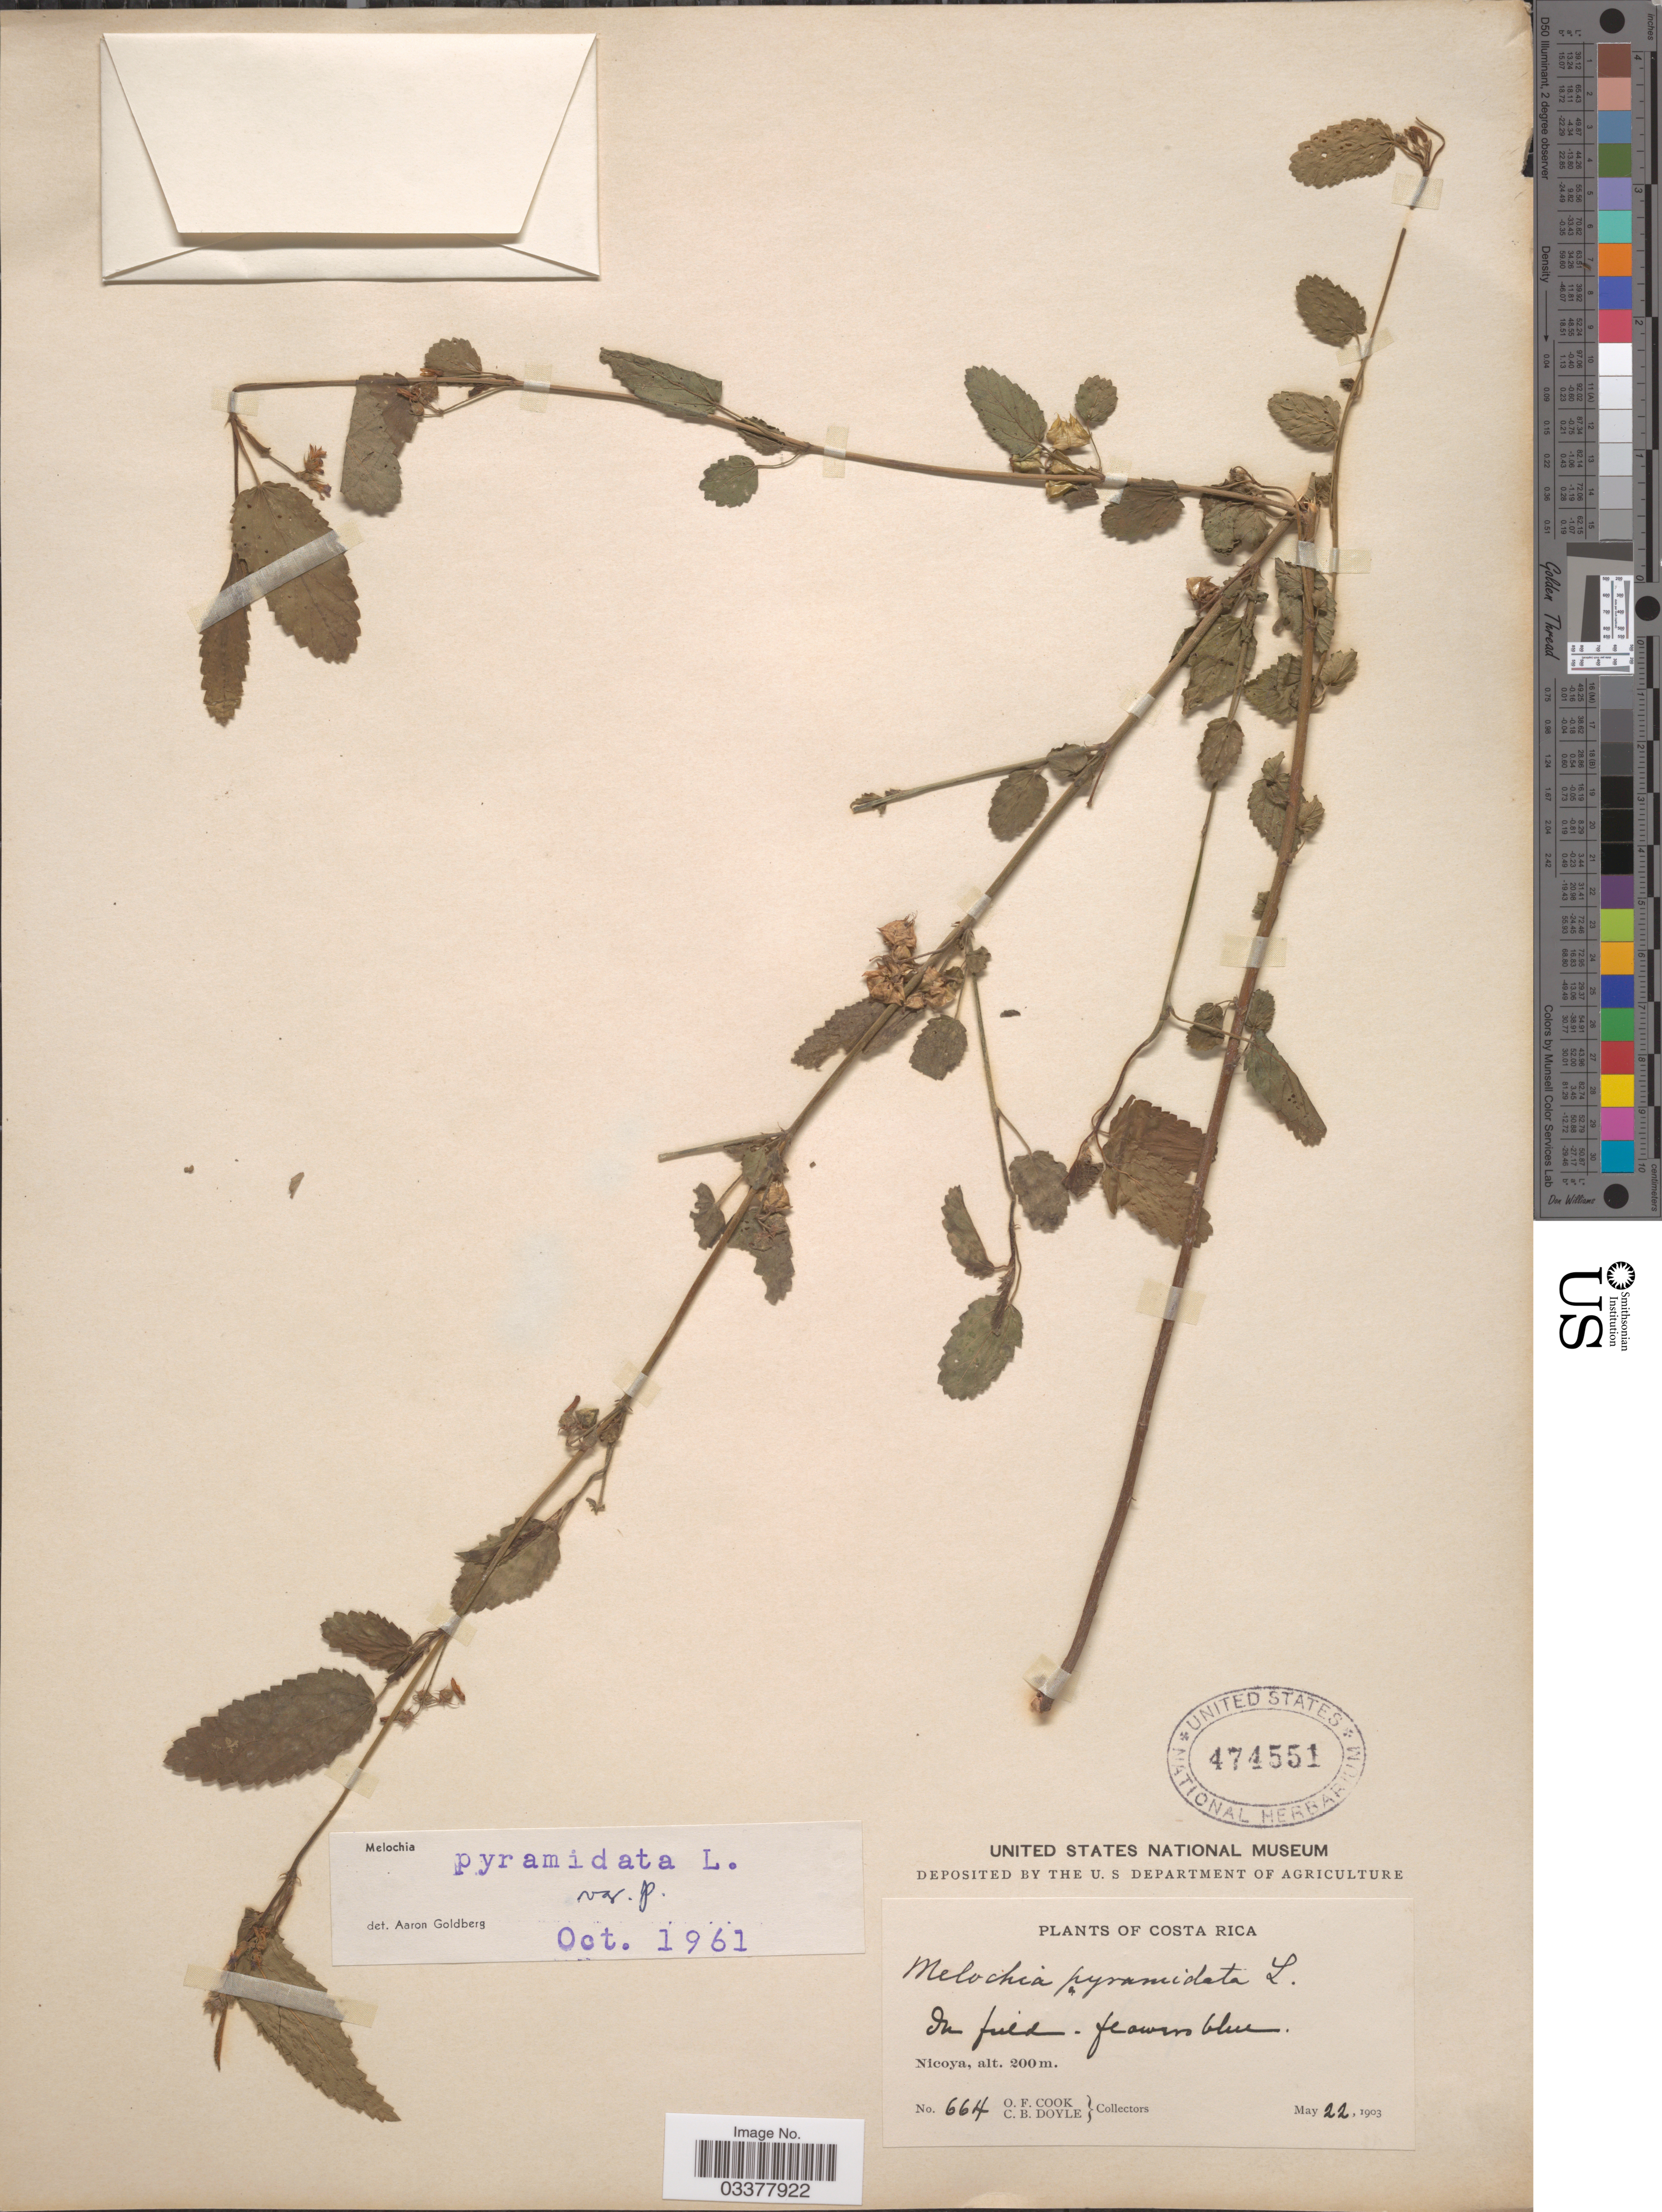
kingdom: Plantae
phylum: Tracheophyta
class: Magnoliopsida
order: Malvales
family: Malvaceae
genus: Melochia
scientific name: Melochia pyramidata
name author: L.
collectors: O. F. Cook & C. Doyle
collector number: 664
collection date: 1903-05-22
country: Costa Rica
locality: Nicoya.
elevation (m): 200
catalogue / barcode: US 474551